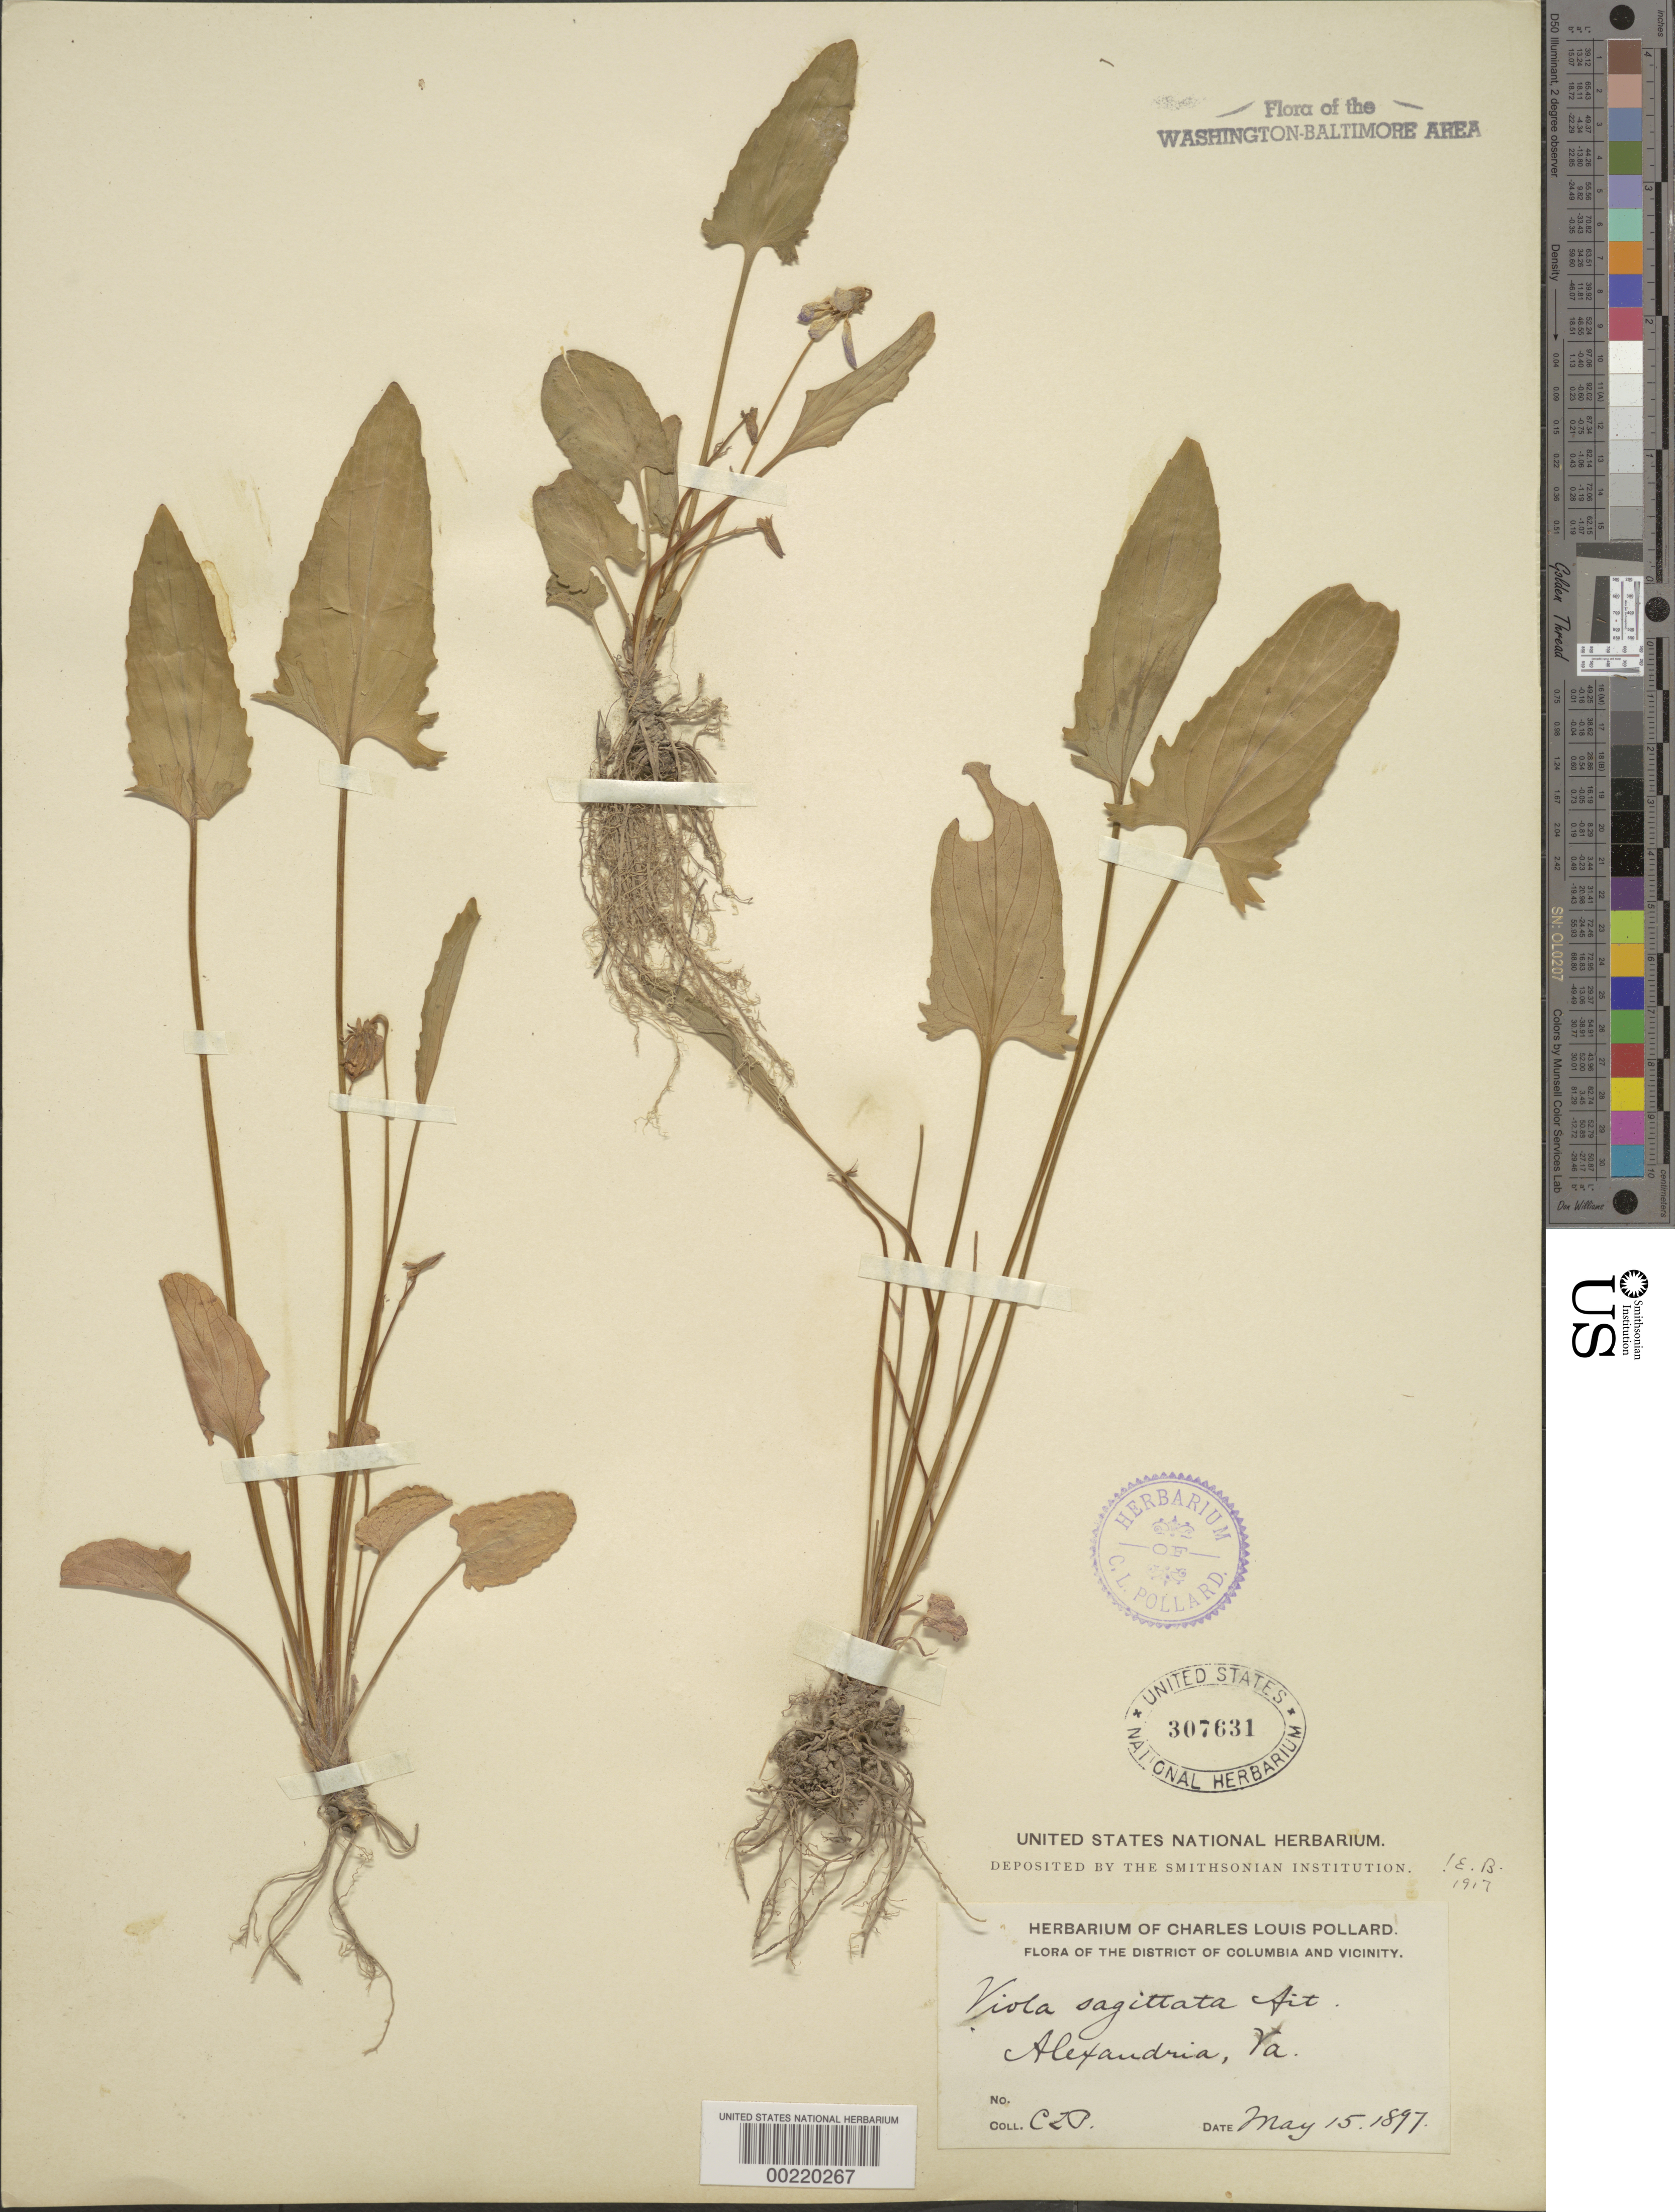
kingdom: Plantae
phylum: Tracheophyta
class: Magnoliopsida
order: Malpighiales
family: Violaceae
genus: Viola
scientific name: Viola sagittata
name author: Aiton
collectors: C. L. Pollard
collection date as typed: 15 May 1897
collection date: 1897-05-15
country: United States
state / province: Virginia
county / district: City of Alexandria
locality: Alexandria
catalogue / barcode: US 307631